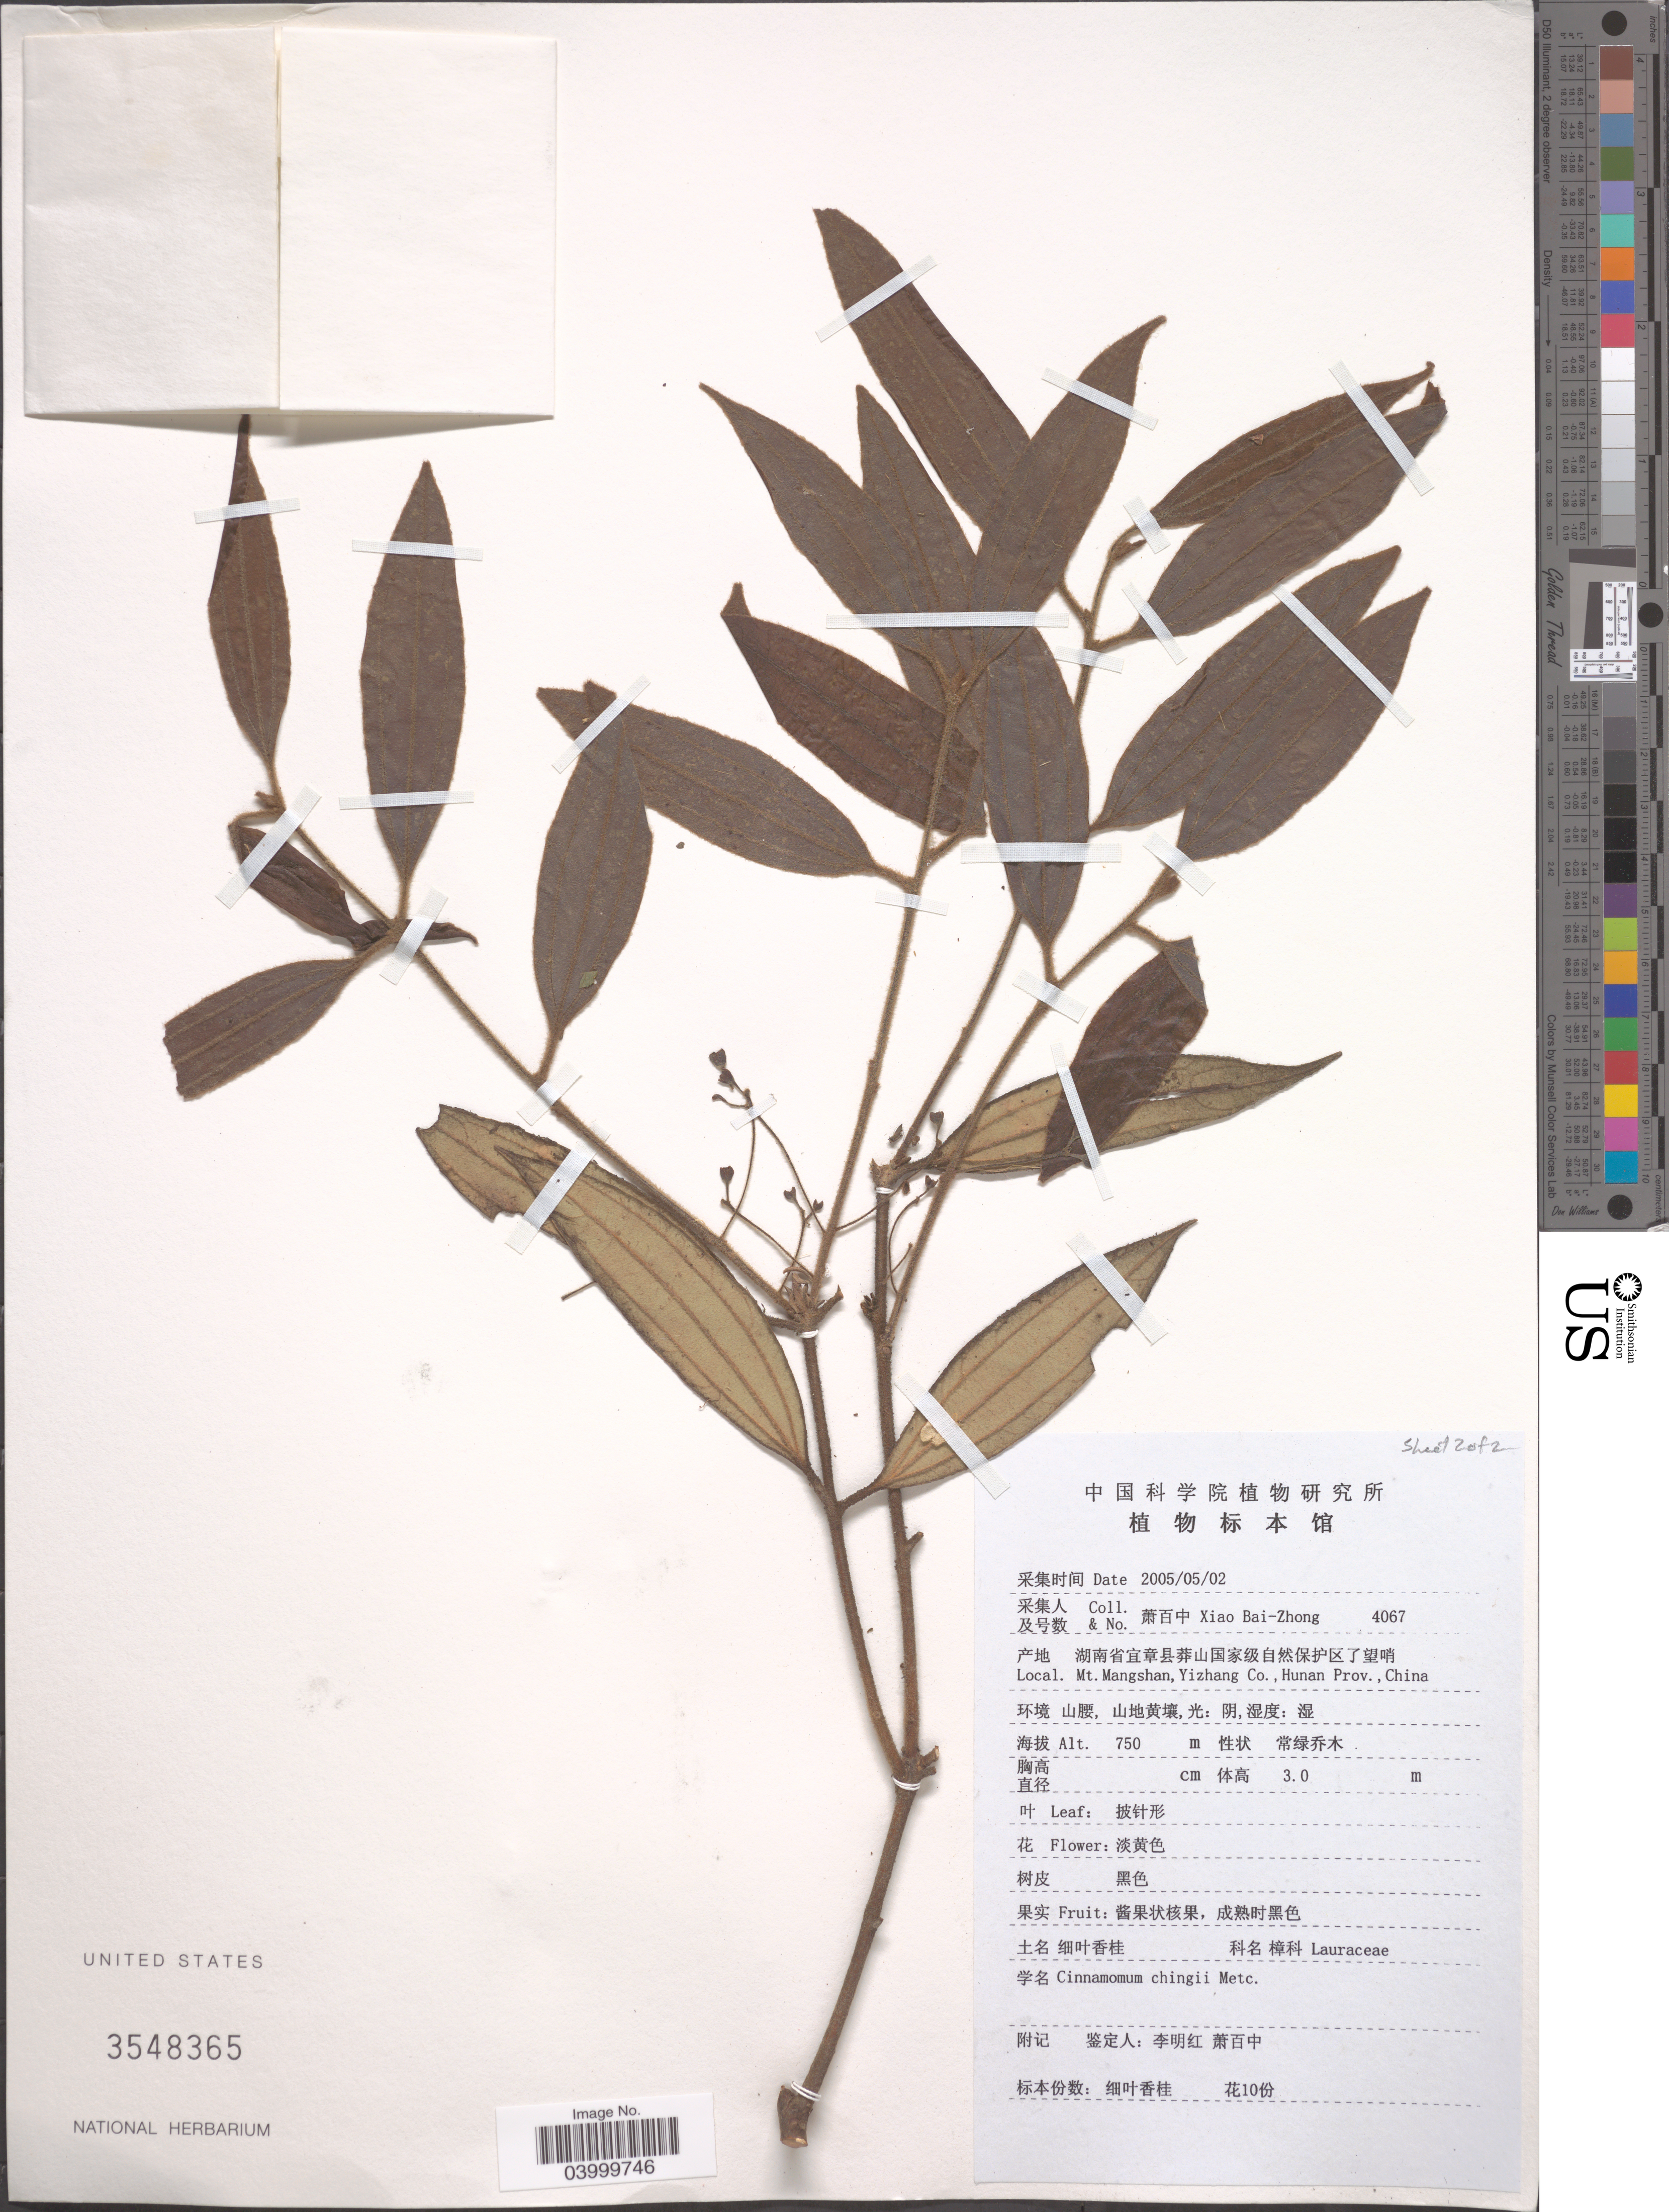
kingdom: Plantae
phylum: Tracheophyta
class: Magnoliopsida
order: Laurales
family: Lauraceae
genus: Cinnamomum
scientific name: Cinnamomum chingii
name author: F.P. Metcalf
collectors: B. Z. Xiao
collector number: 4067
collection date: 2005-05-02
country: China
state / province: Hunan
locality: Mt. Mangshan, Yizhang Co.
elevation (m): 750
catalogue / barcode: US 3548365